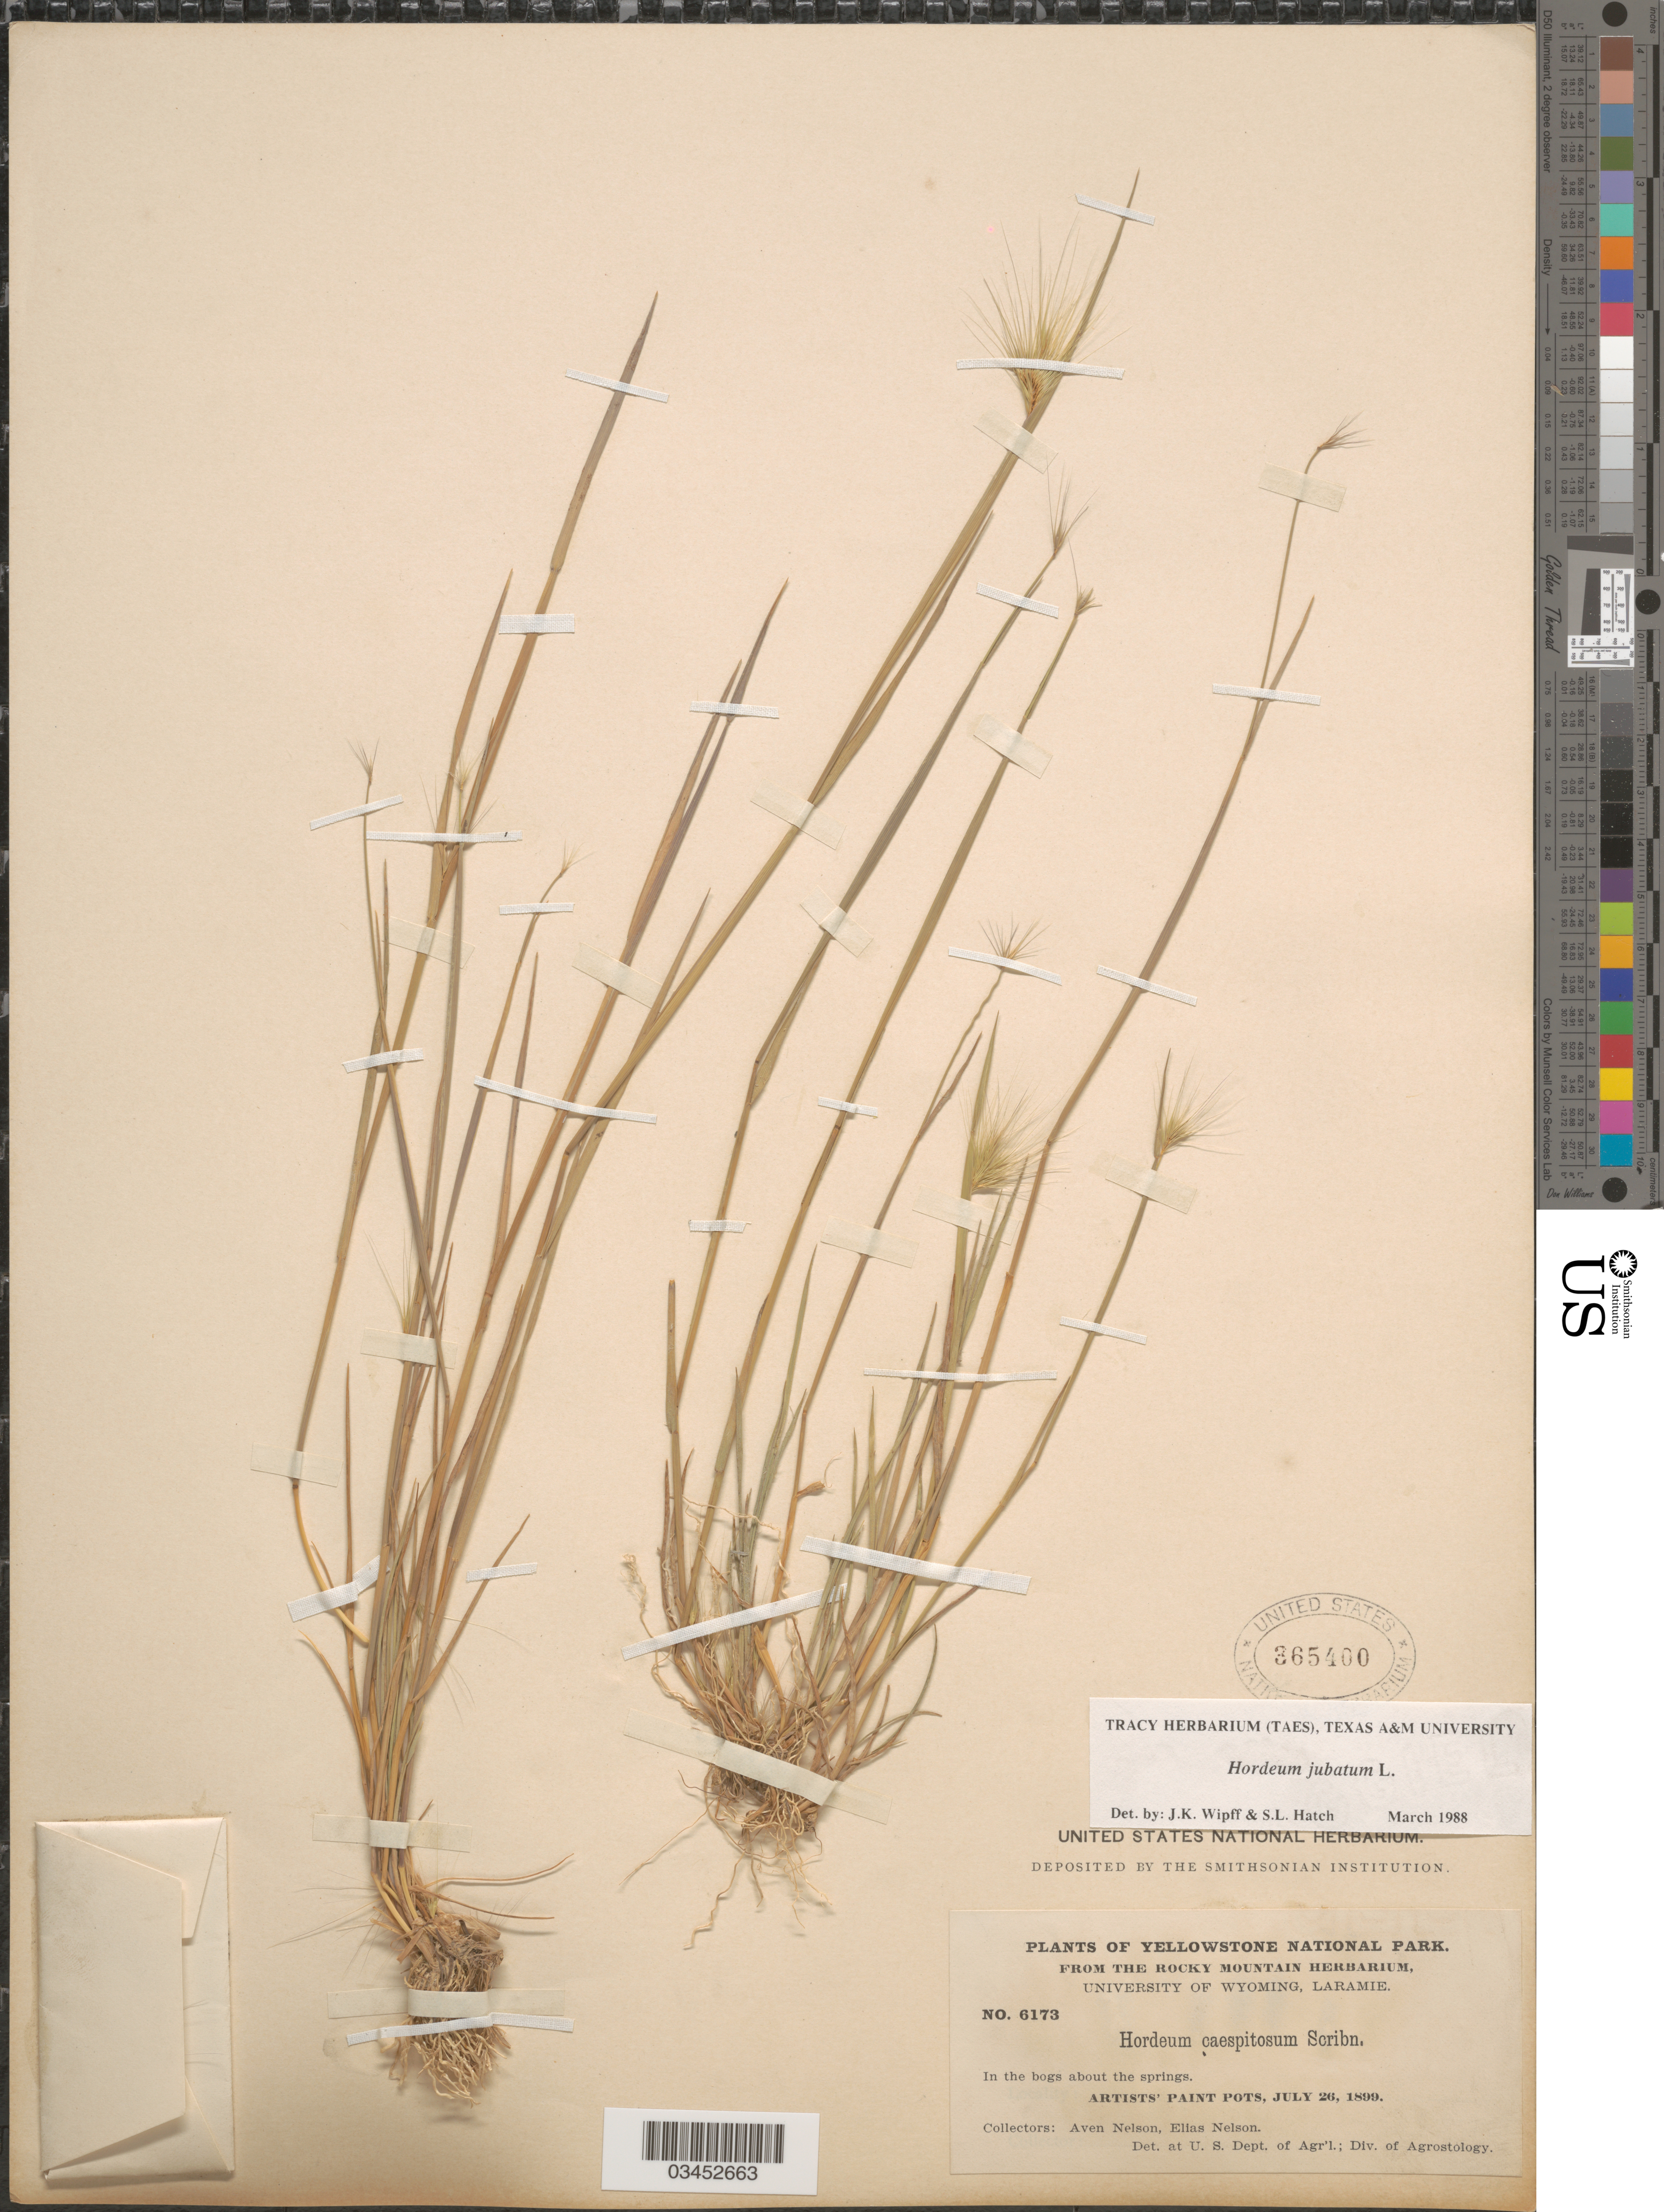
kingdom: Plantae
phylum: Tracheophyta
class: Liliopsida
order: Poales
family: Poaceae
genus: Hordeum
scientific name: Hordeum jubatum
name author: L.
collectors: A. Nelson & E. Nelson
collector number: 6173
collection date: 1899-07-26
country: United States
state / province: Wyoming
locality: Yellowstone National Park. In the bogs about the springs. Artists' Paint Pots.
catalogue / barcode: US 365400